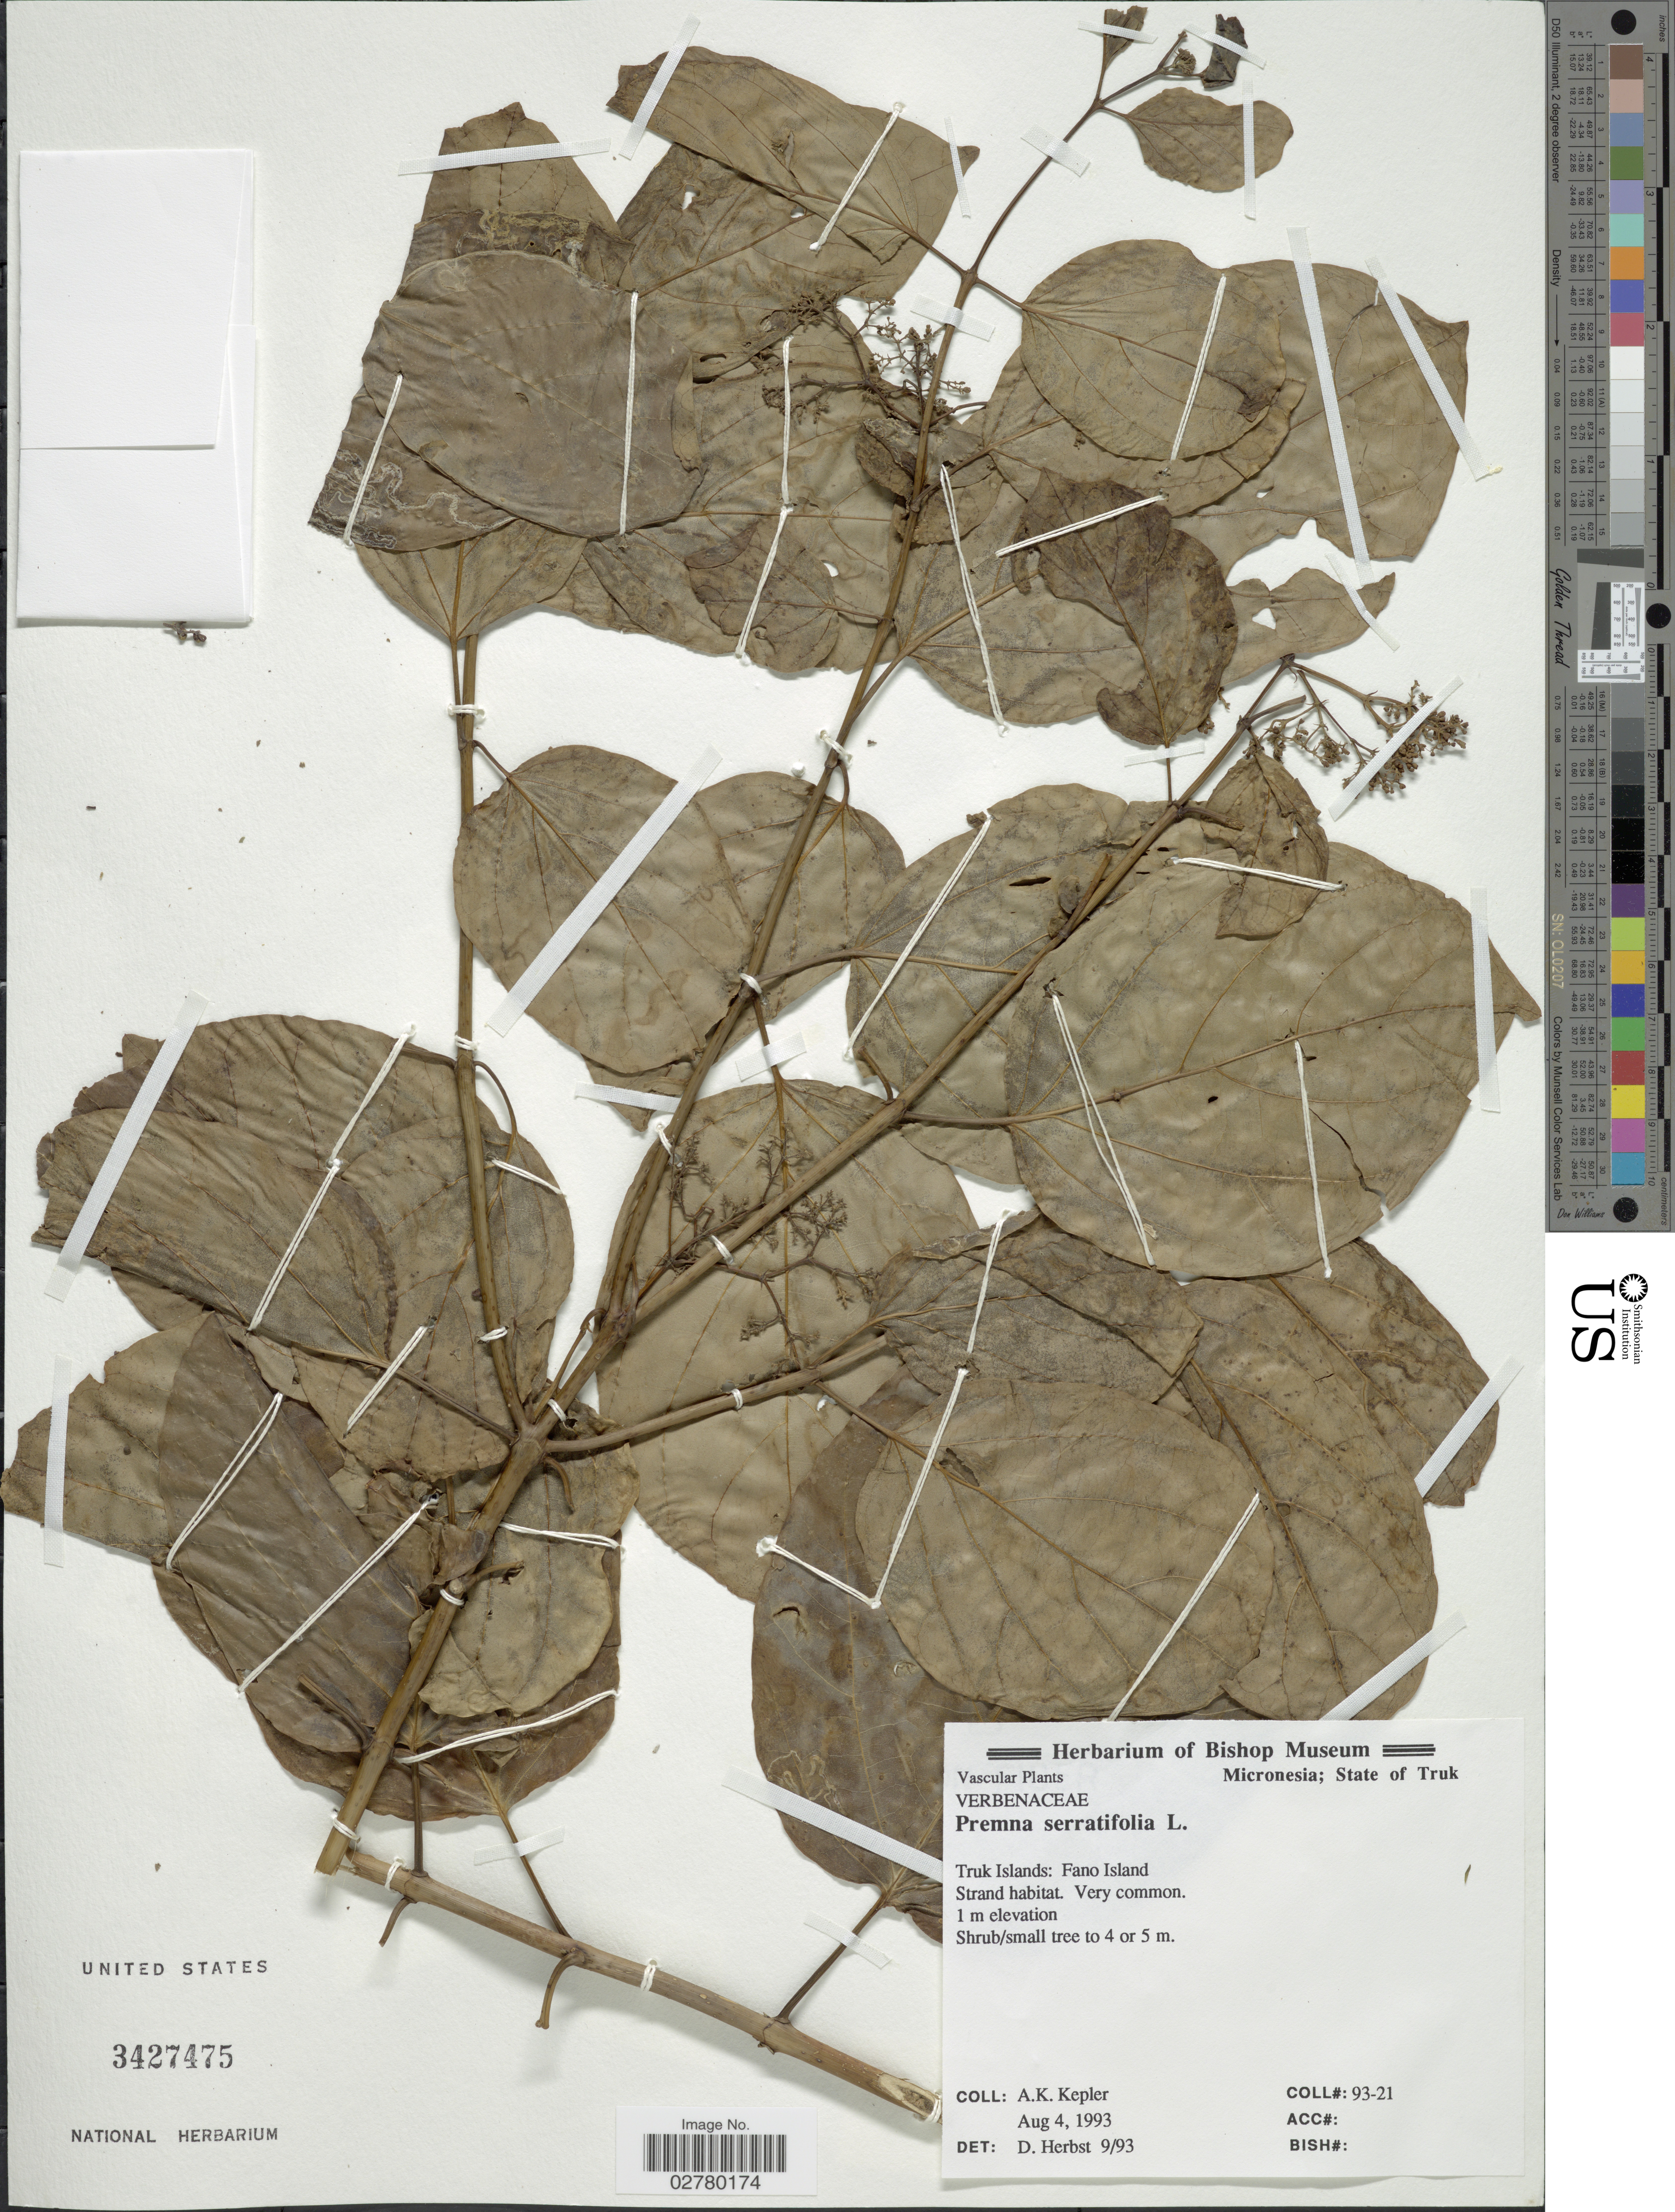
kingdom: Plantae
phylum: Tracheophyta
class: Magnoliopsida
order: Lamiales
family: Lamiaceae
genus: Premna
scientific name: Premna serratifolia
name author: L.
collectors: A. K. Kepler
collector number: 93-21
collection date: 1993-08-04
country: Micronesia, Federated States of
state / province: Truk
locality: Truk Islands: Fano Island.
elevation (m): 1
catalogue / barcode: US 3427475